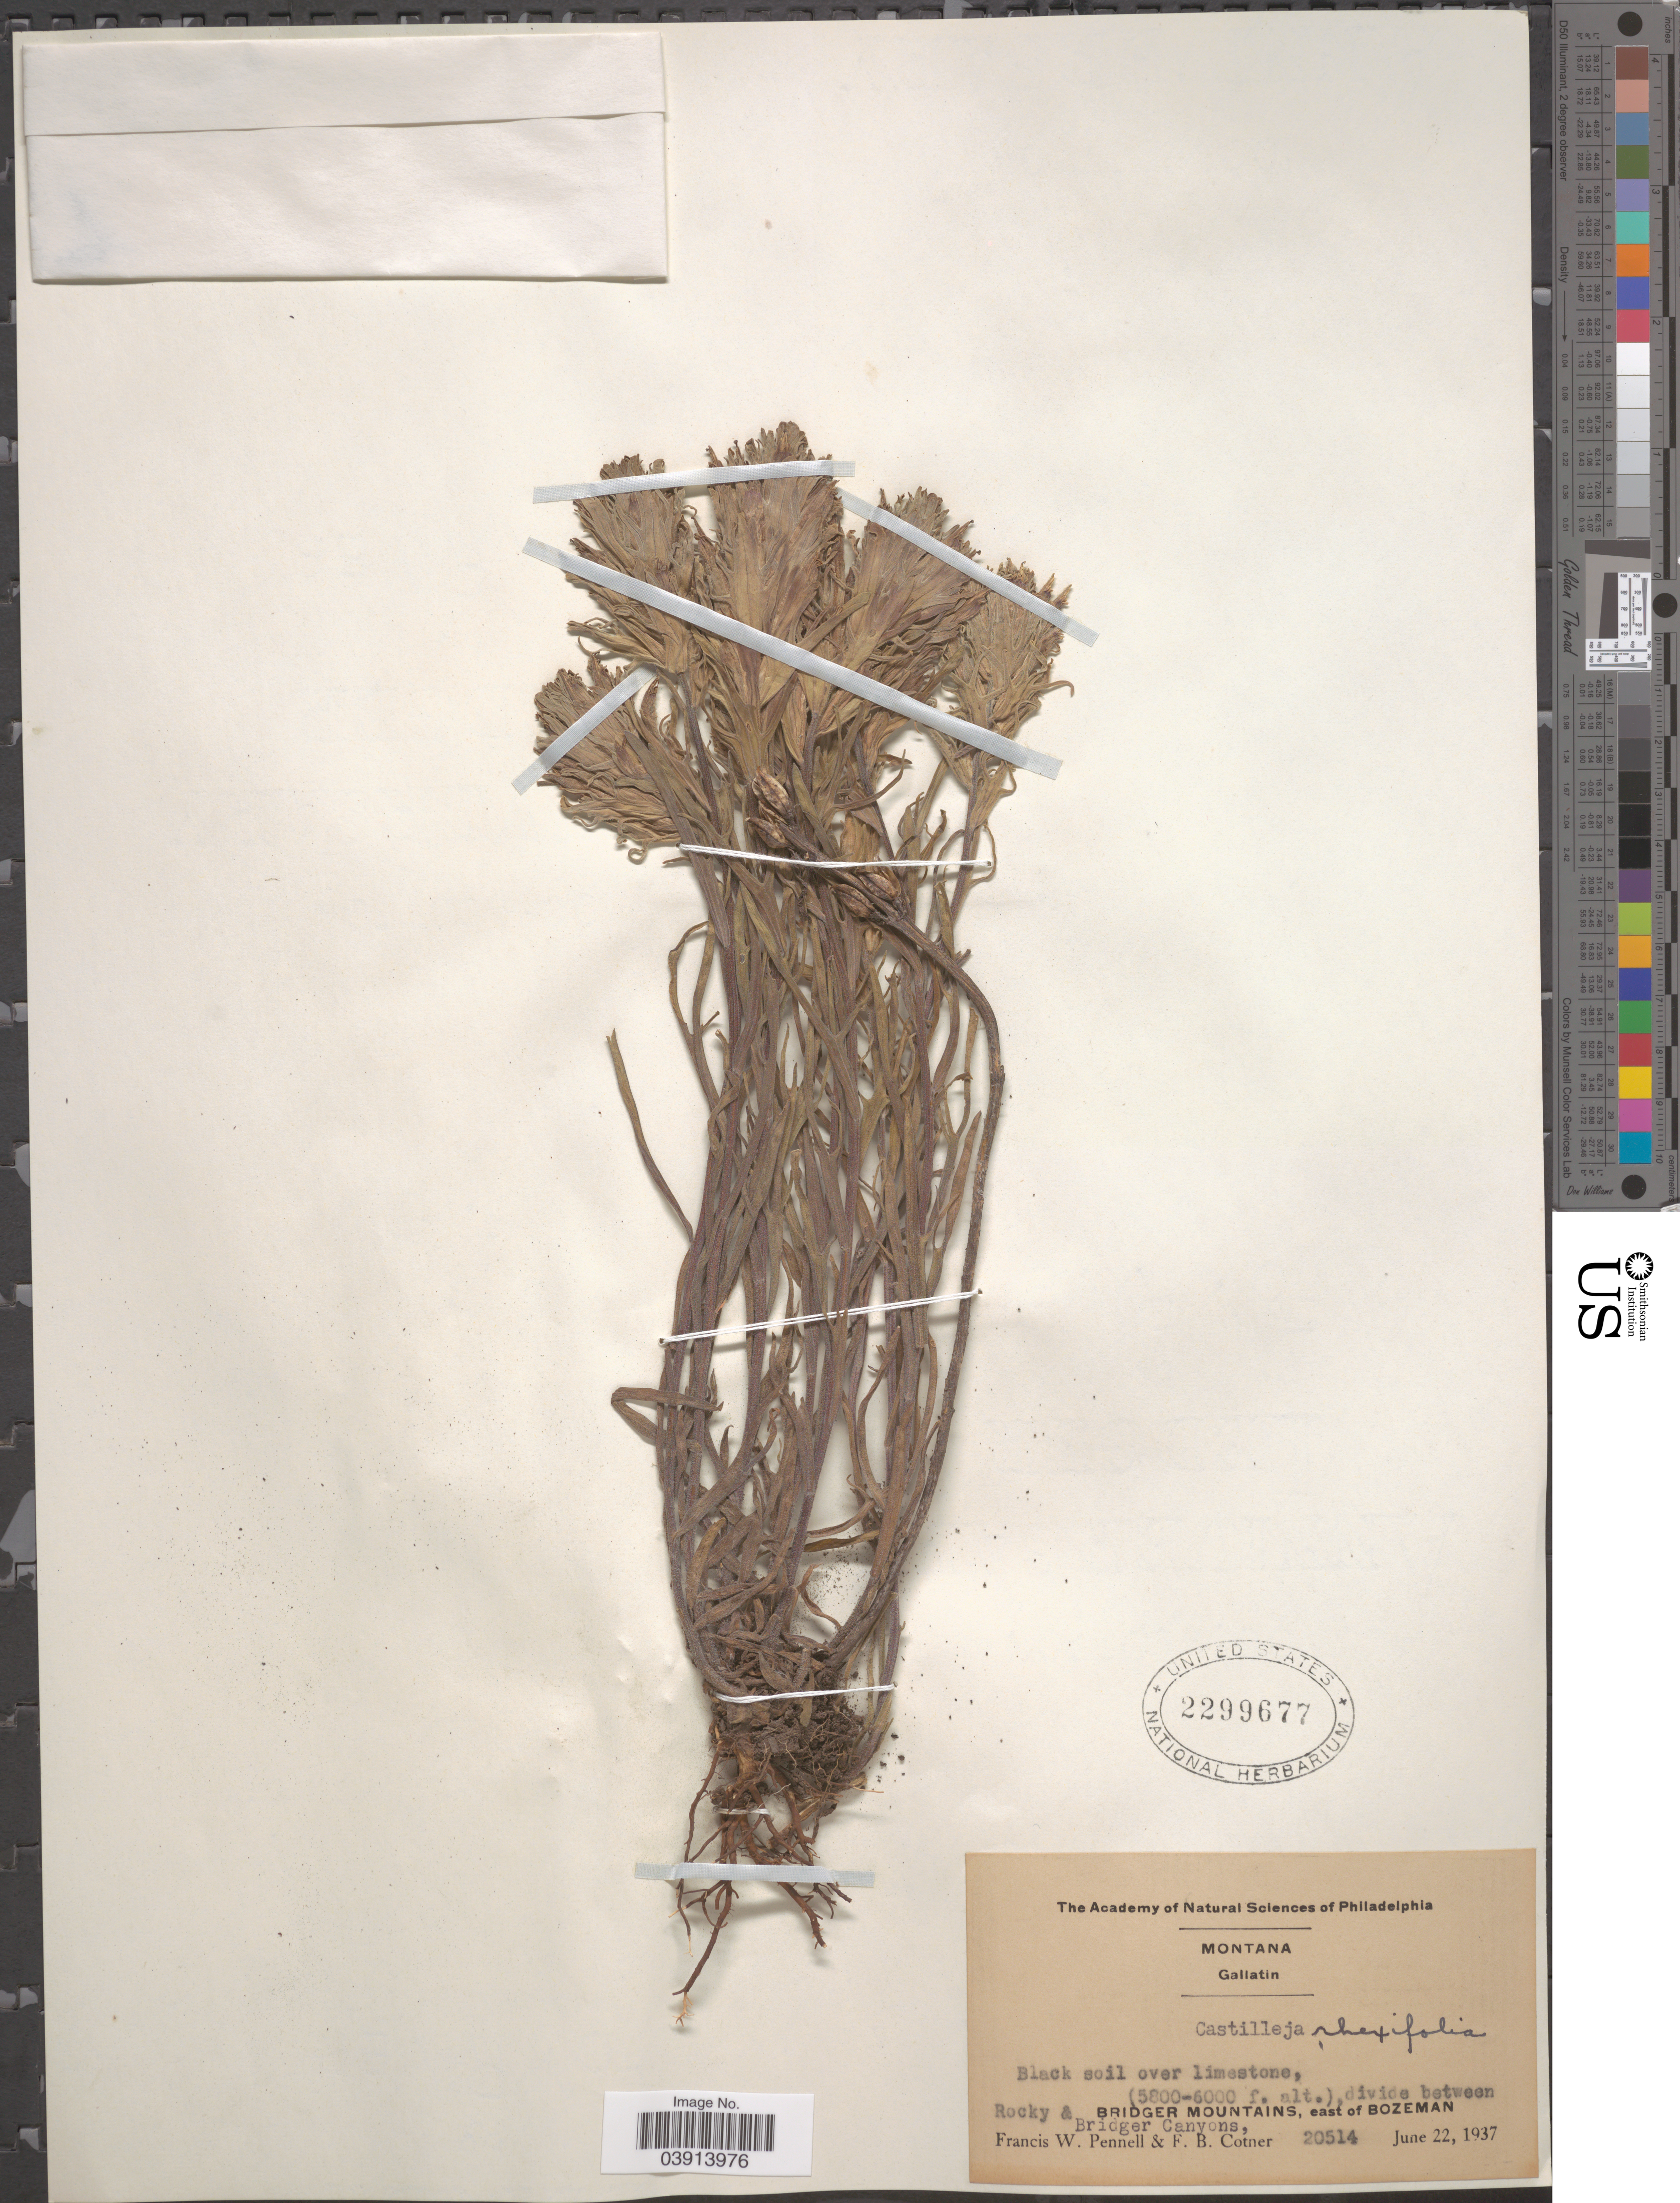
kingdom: Plantae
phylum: Tracheophyta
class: Magnoliopsida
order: Lamiales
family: Orobanchaceae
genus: Castilleja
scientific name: Castilleja rhexiifolia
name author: Rydb.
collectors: F. W. Pennell & F. Cotner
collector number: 20514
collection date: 1937-06-22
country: United States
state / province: Montana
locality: Gallatin. Divide between Bridger Mountains, east of Bozeman. Rocky & Bridger Canyons.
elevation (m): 1768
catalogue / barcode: US 2299677